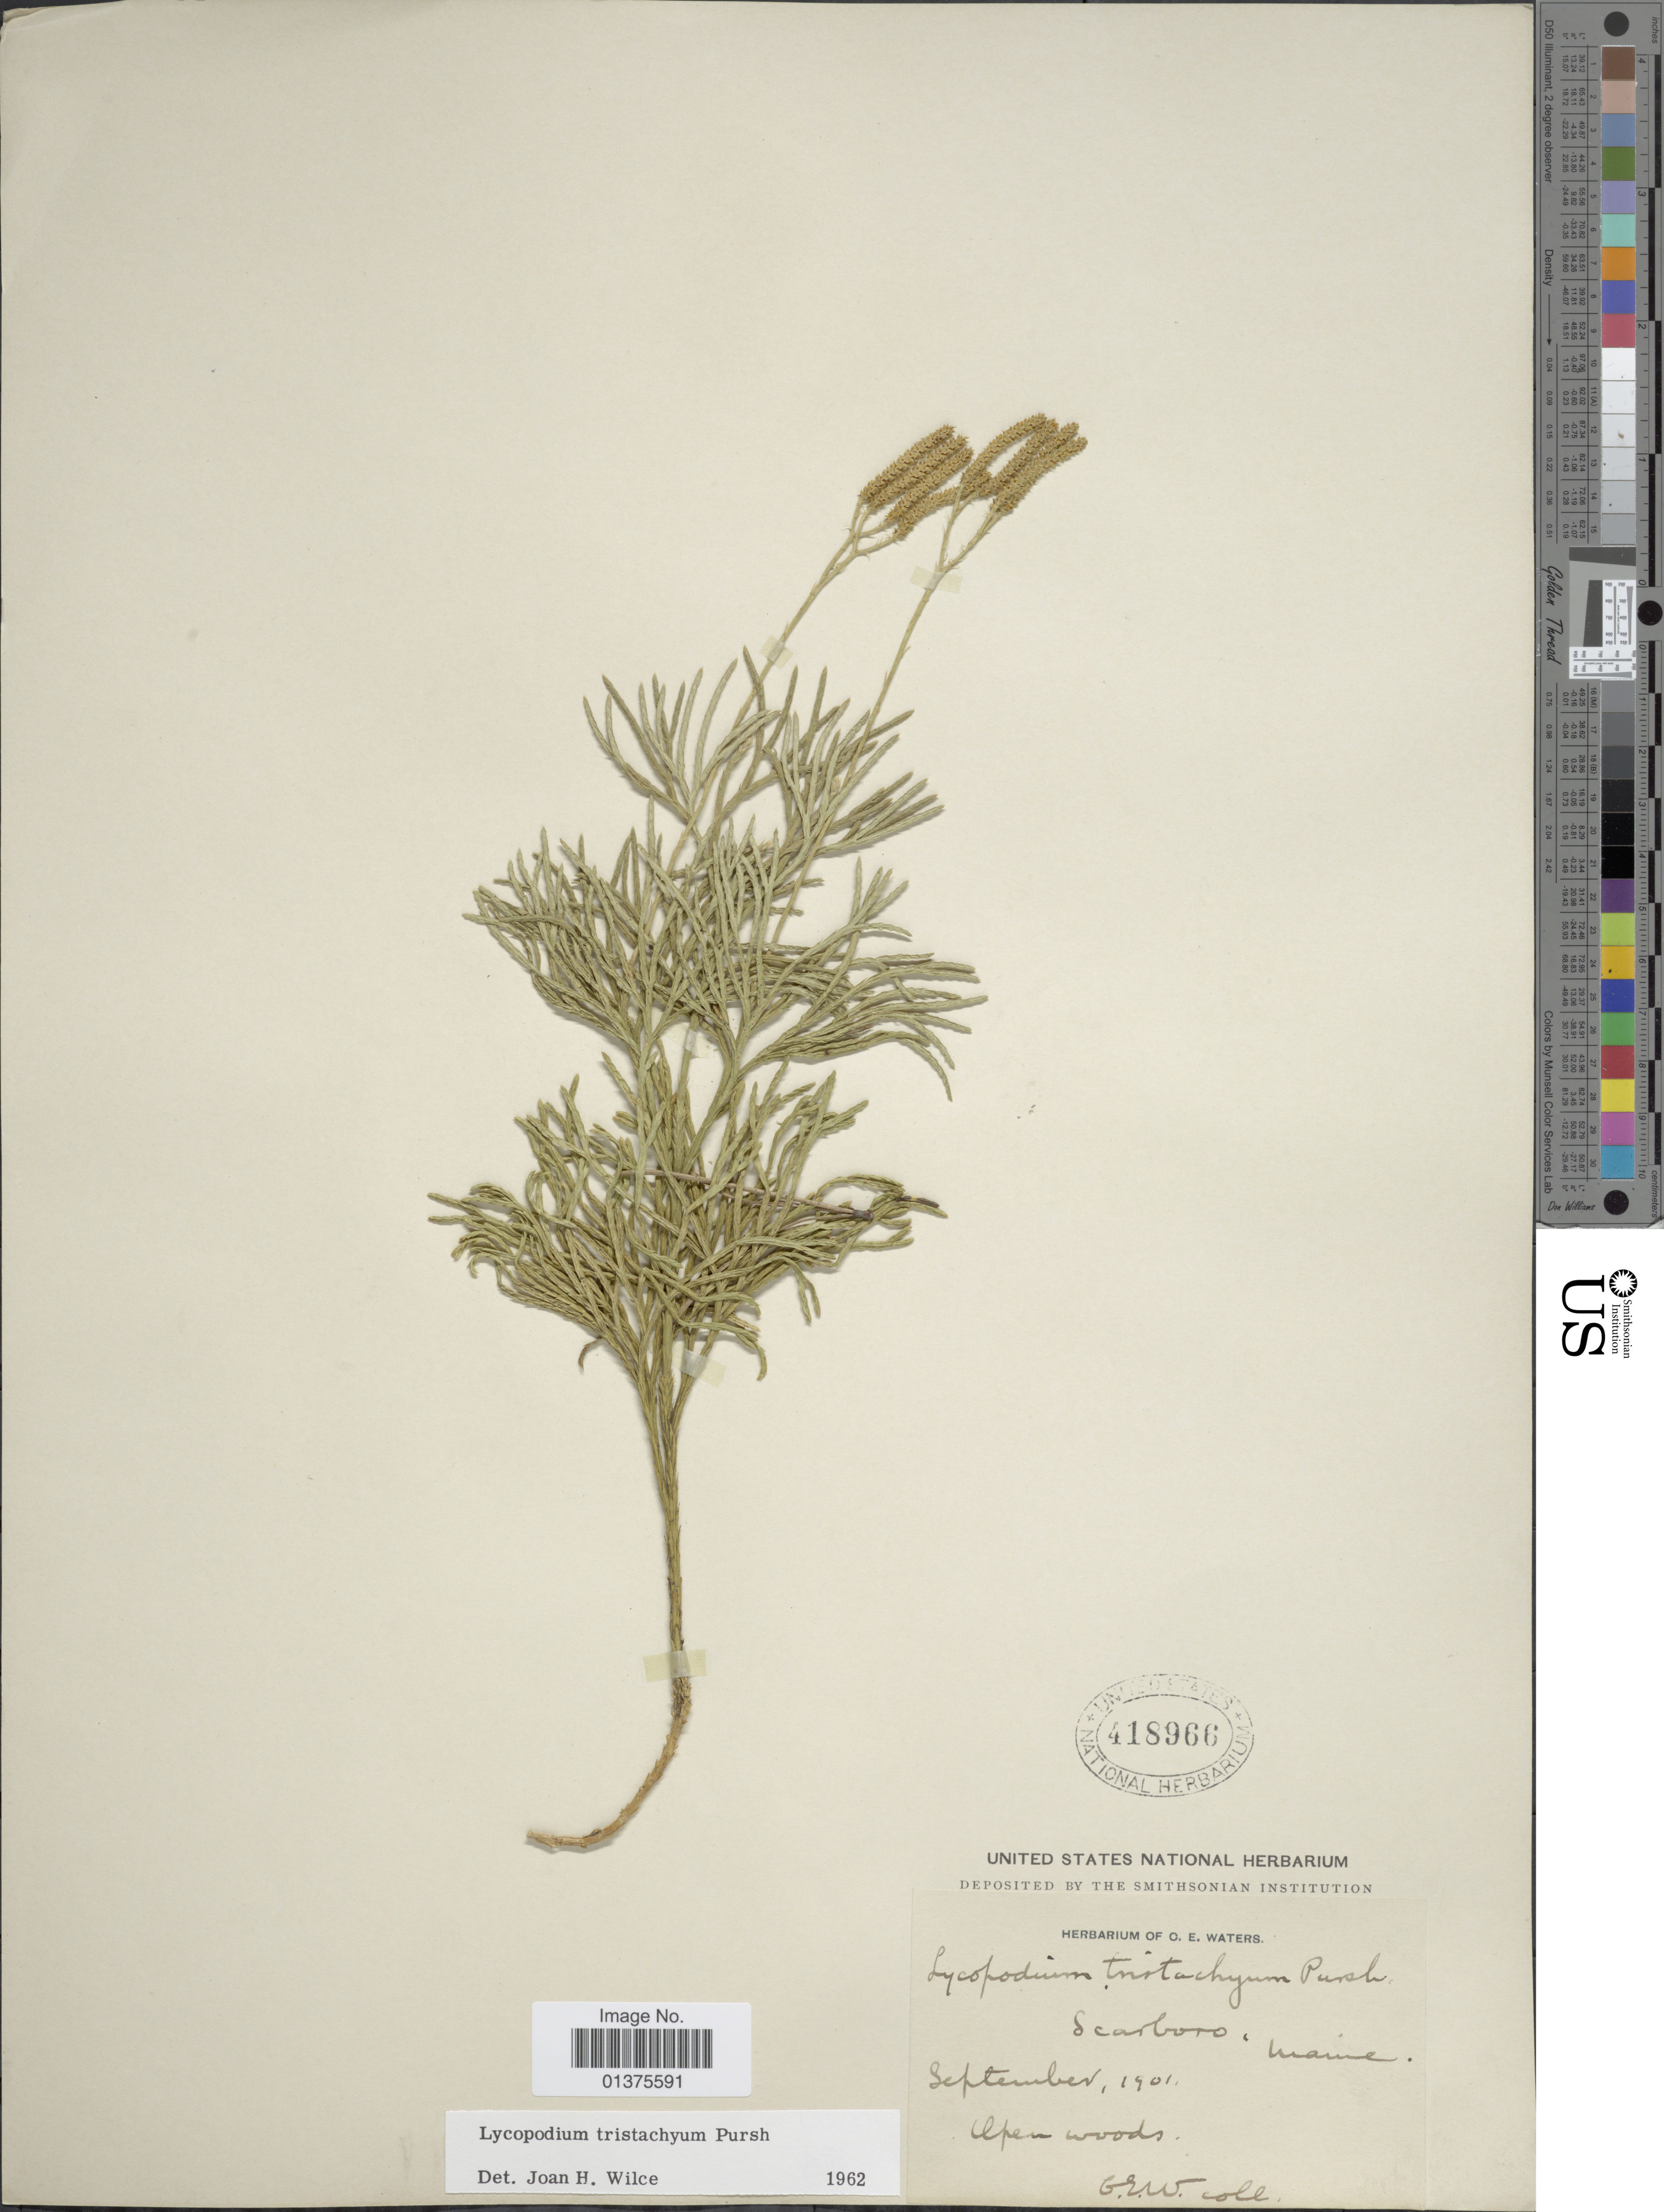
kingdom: Plantae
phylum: Tracheophyta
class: Lycopodiopsida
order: Lycopodiales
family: Lycopodiaceae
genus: Diphasiastrum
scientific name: Diphasiastrum tristachyum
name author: (Pursh) Holub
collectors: C. Waters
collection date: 1901-09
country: United States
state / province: Maine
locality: Scarboro, Alpen woods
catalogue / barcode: US 418966